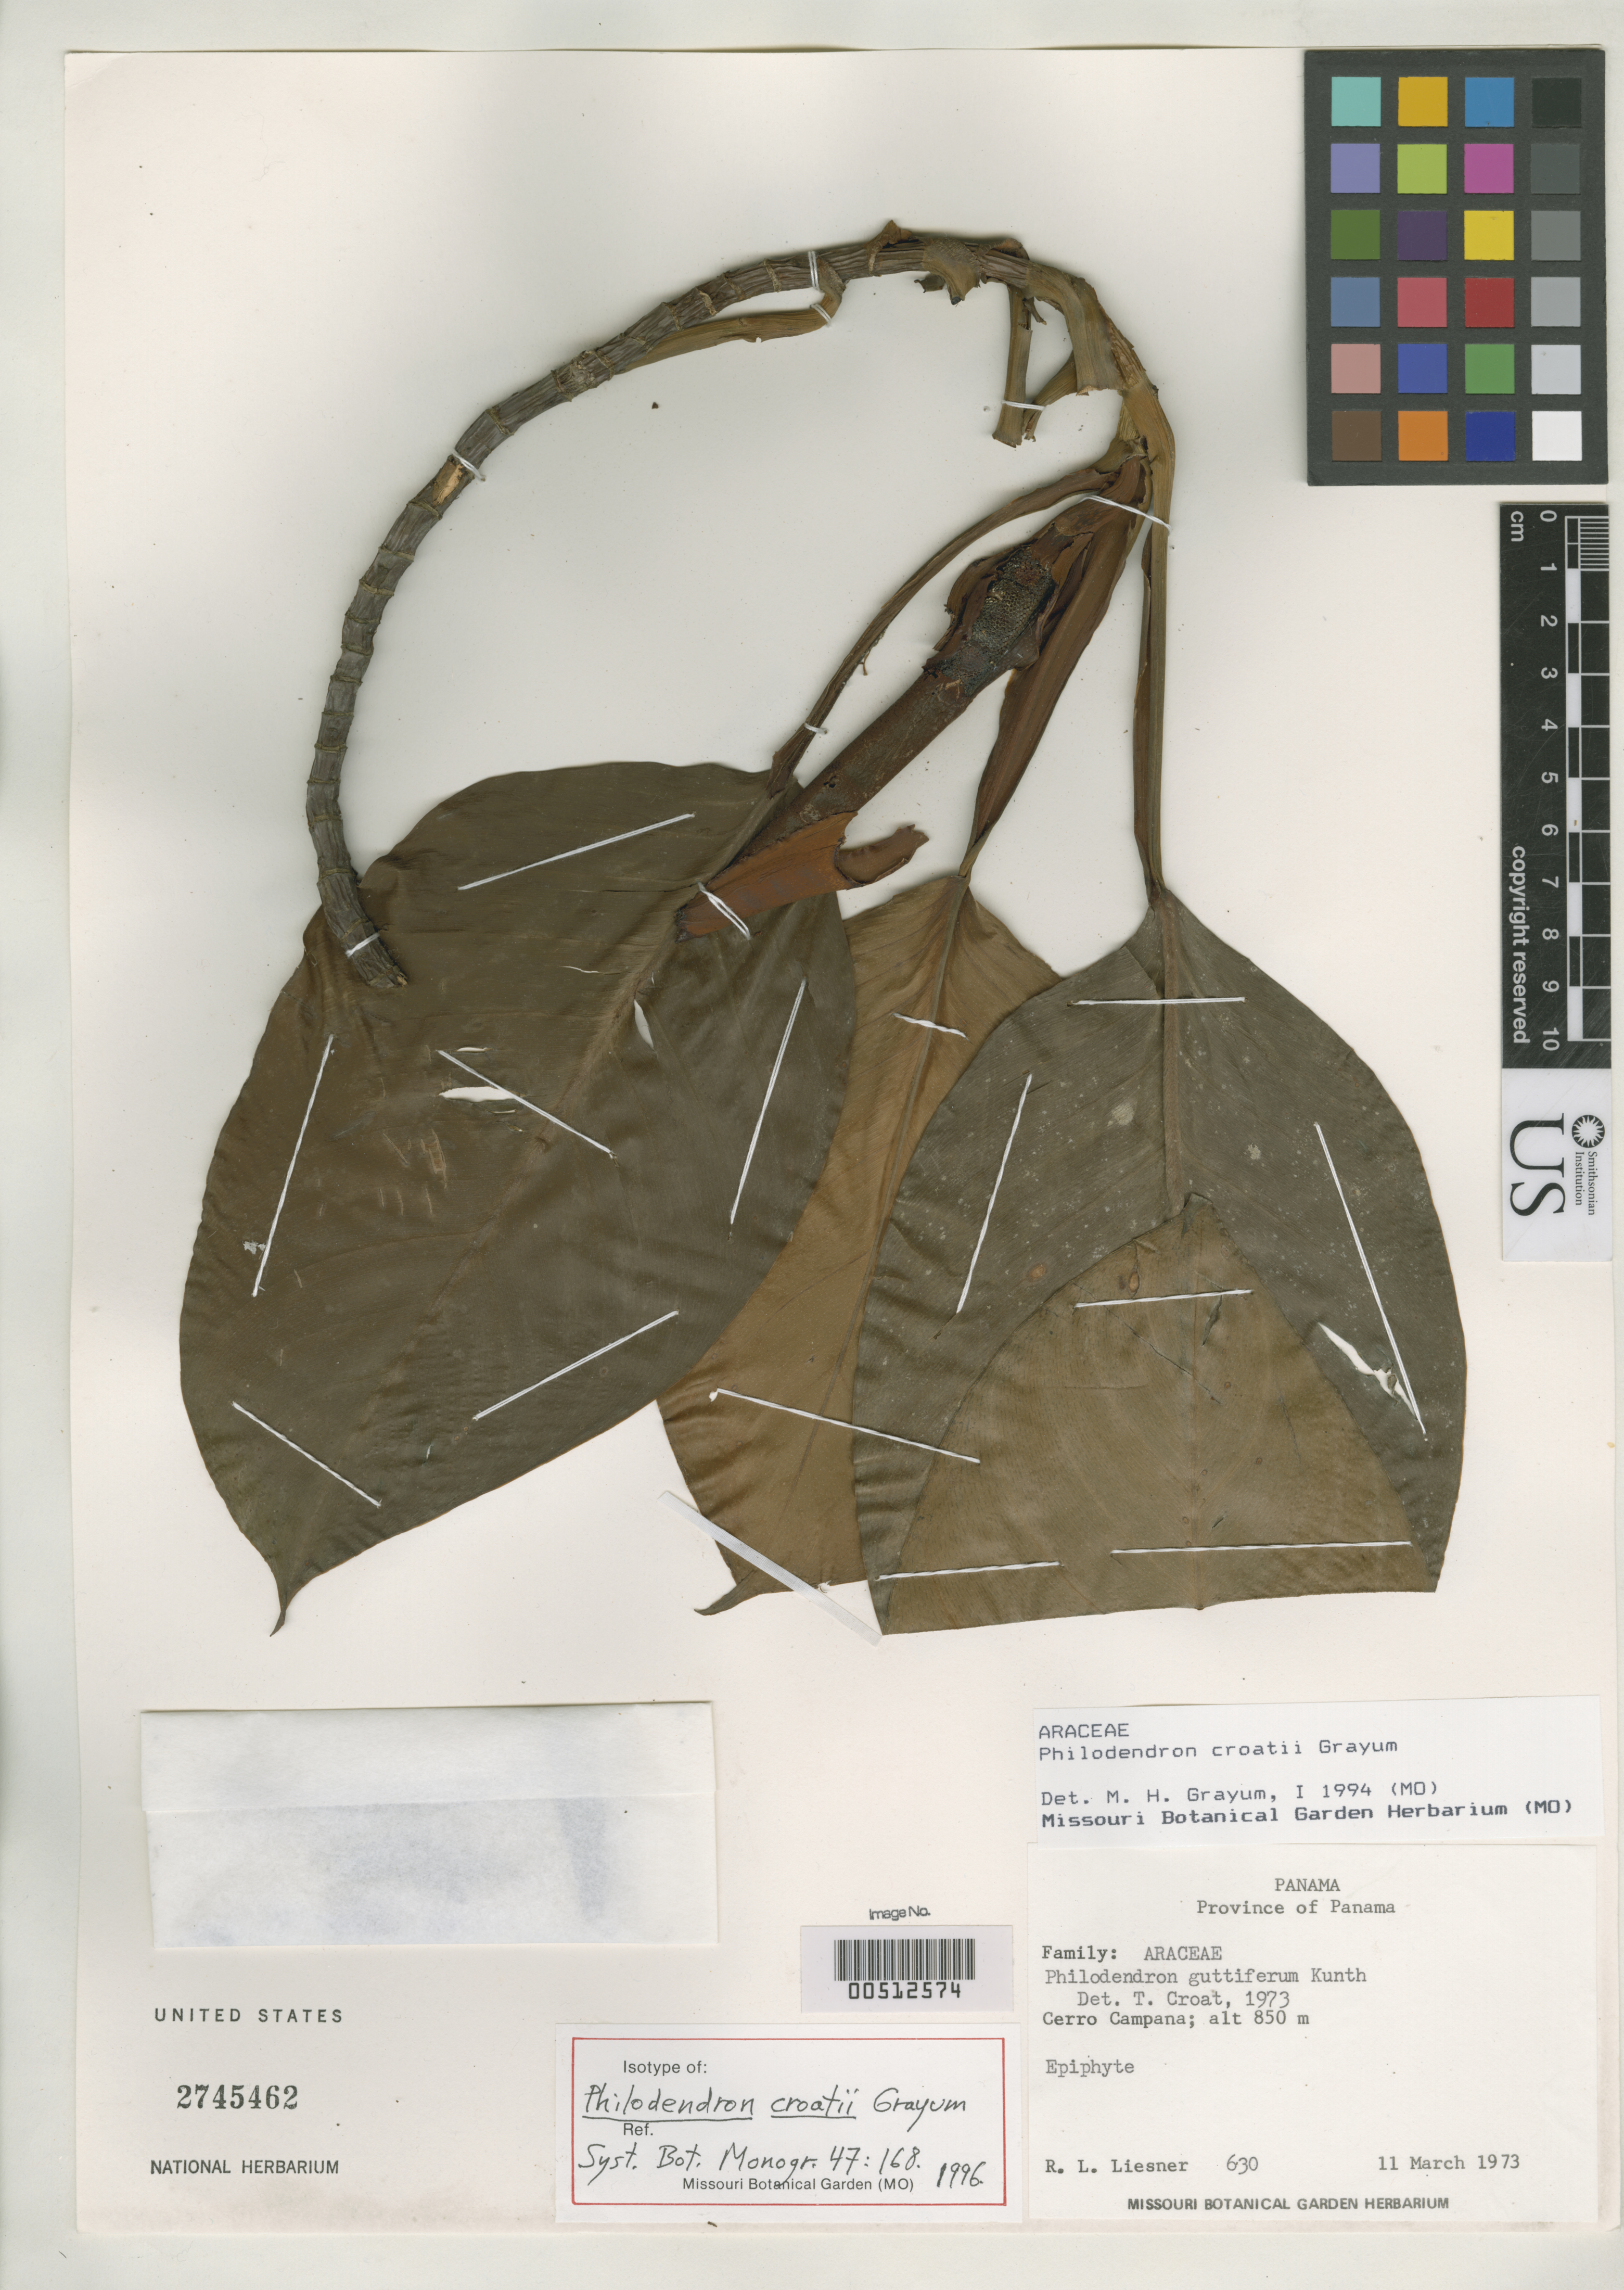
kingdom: Plantae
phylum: Tracheophyta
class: Liliopsida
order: Alismatales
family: Araceae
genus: Philodendron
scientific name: Philodendron croatii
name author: Grayum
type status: Isotype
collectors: R. L. Liesner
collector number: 630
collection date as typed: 11 Mar 1973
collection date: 1973-03-11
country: Panama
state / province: Panamá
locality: Cerro Campana.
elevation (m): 850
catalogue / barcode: US 2745462